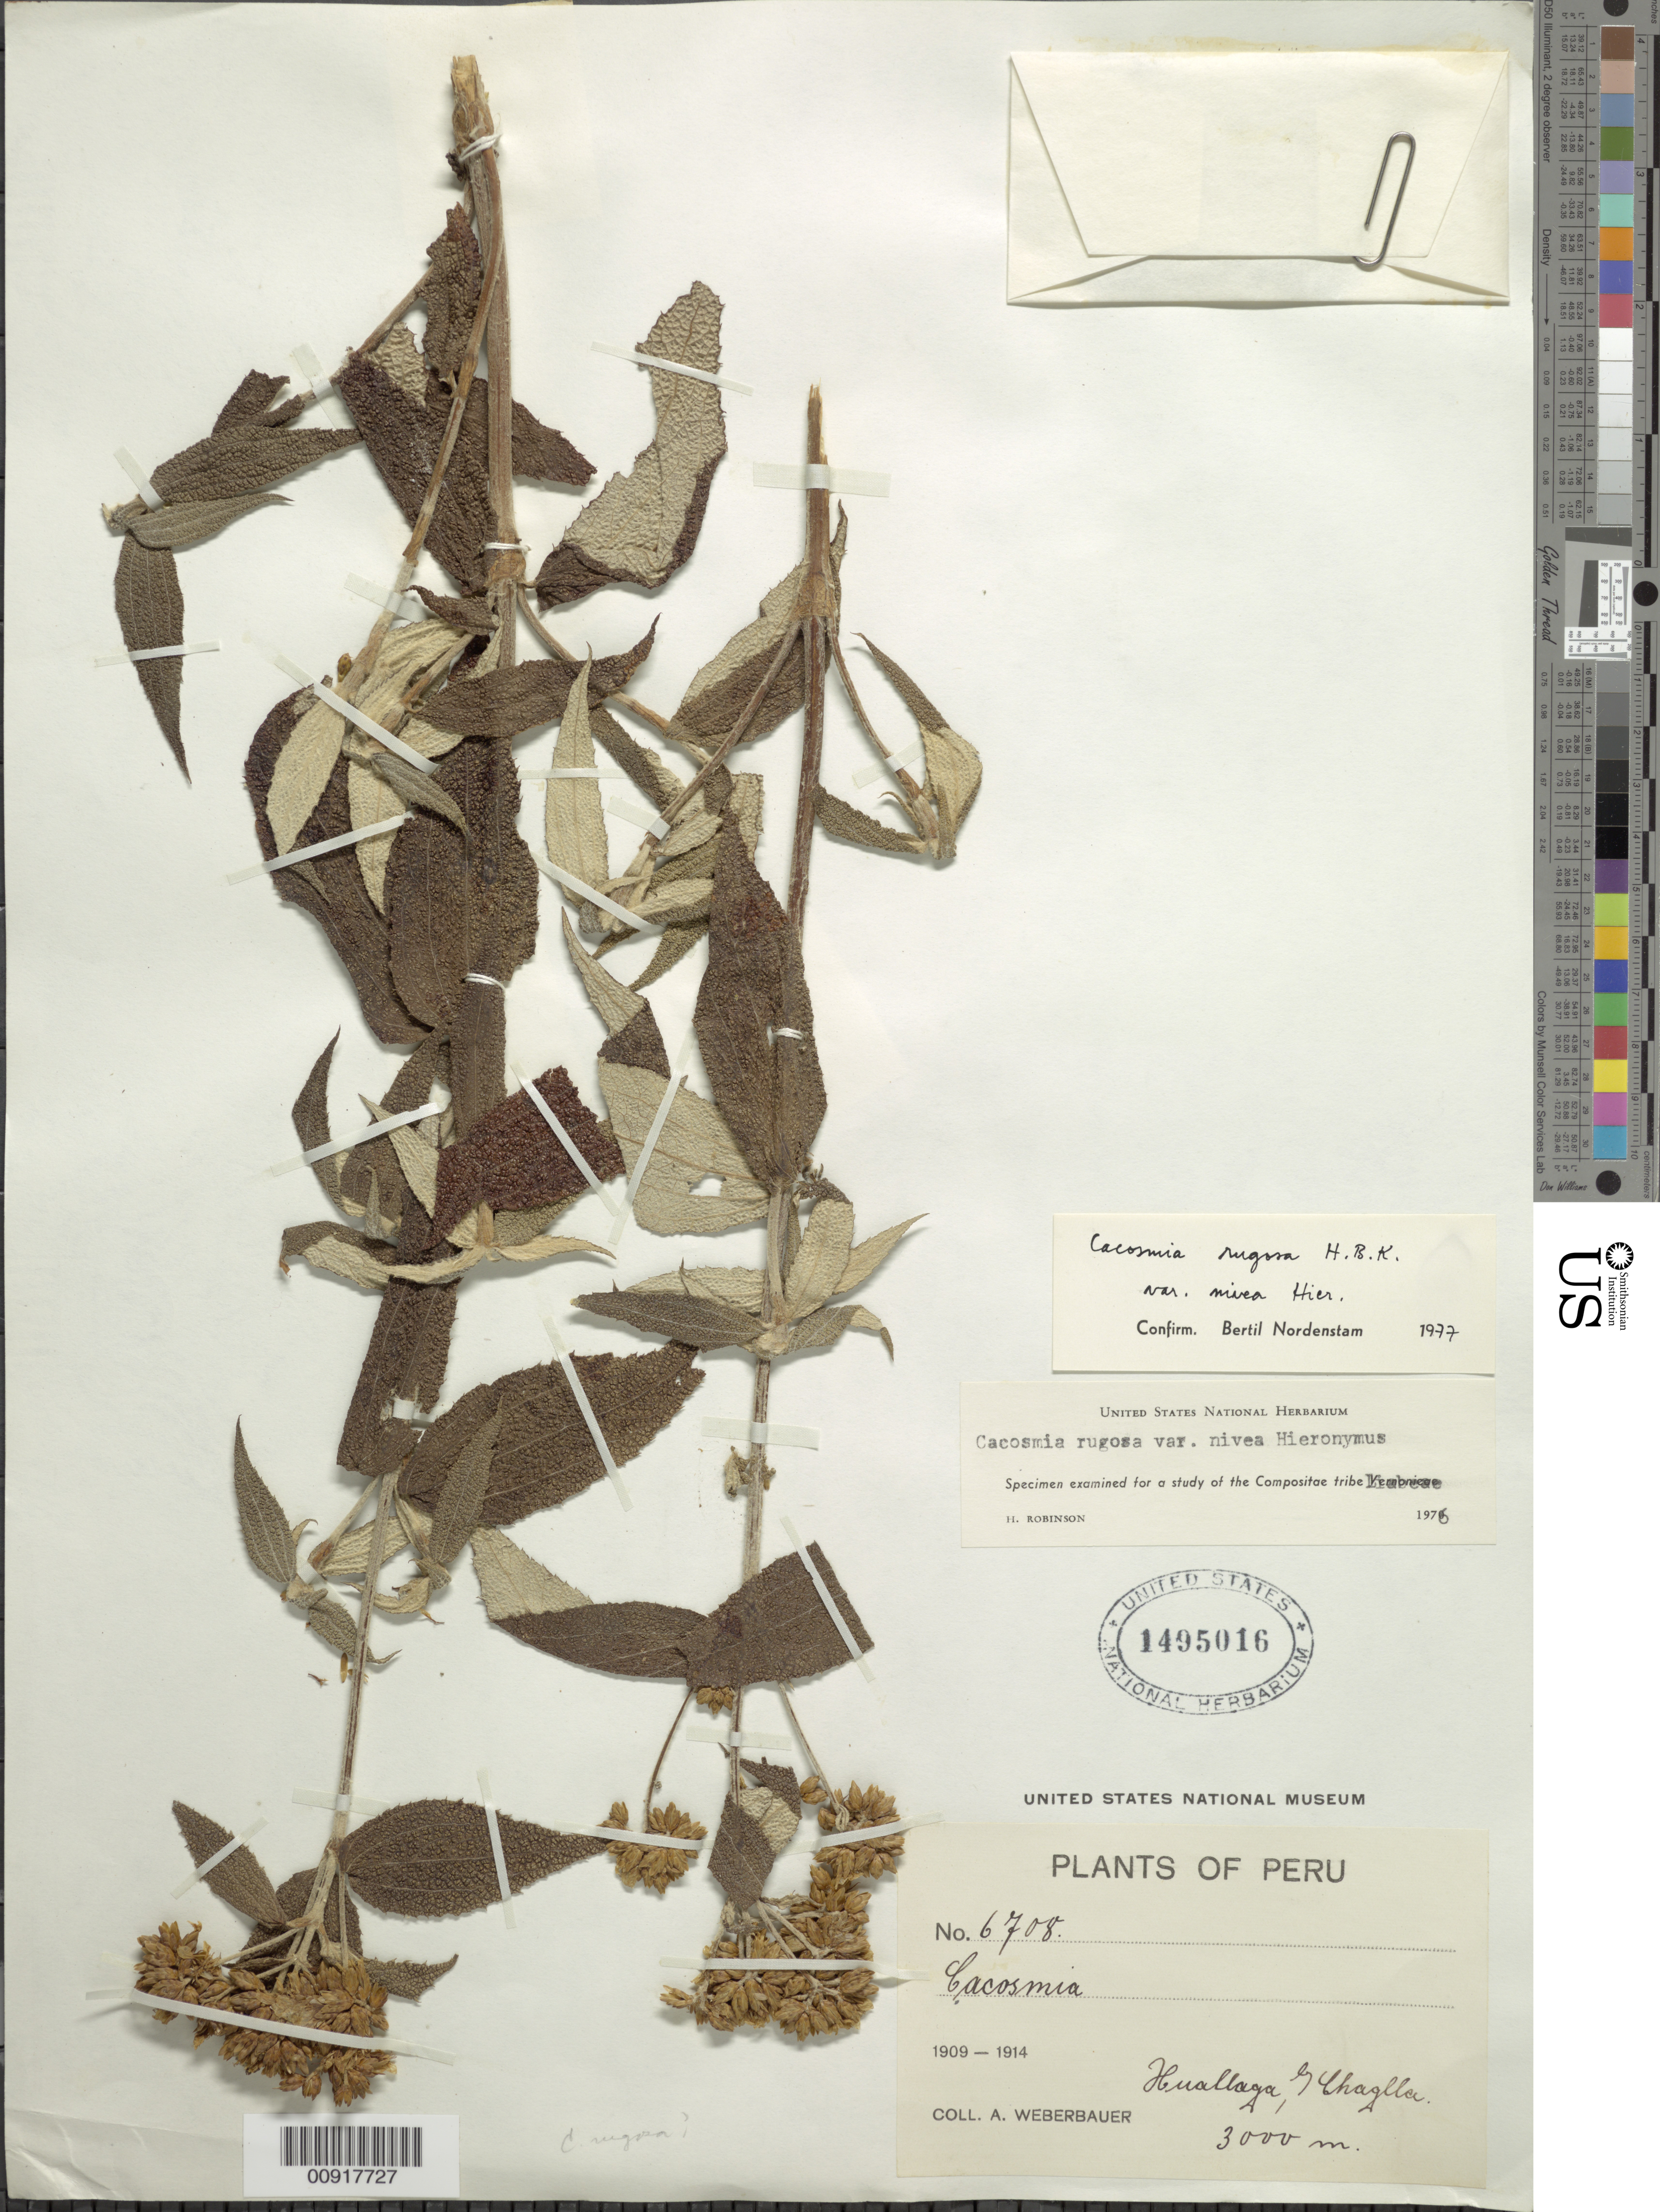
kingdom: Plantae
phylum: Tracheophyta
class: Magnoliopsida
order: Asterales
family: Asteraceae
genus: Cacosmia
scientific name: Cacosmia rugosa var. nivea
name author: Hieron.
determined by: Nordenstam, R. B.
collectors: A. Weberbauer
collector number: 6708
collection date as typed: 1909 to 1914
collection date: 1909/1914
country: Peru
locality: Huallaga, Chaglla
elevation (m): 3000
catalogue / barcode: US 1495016